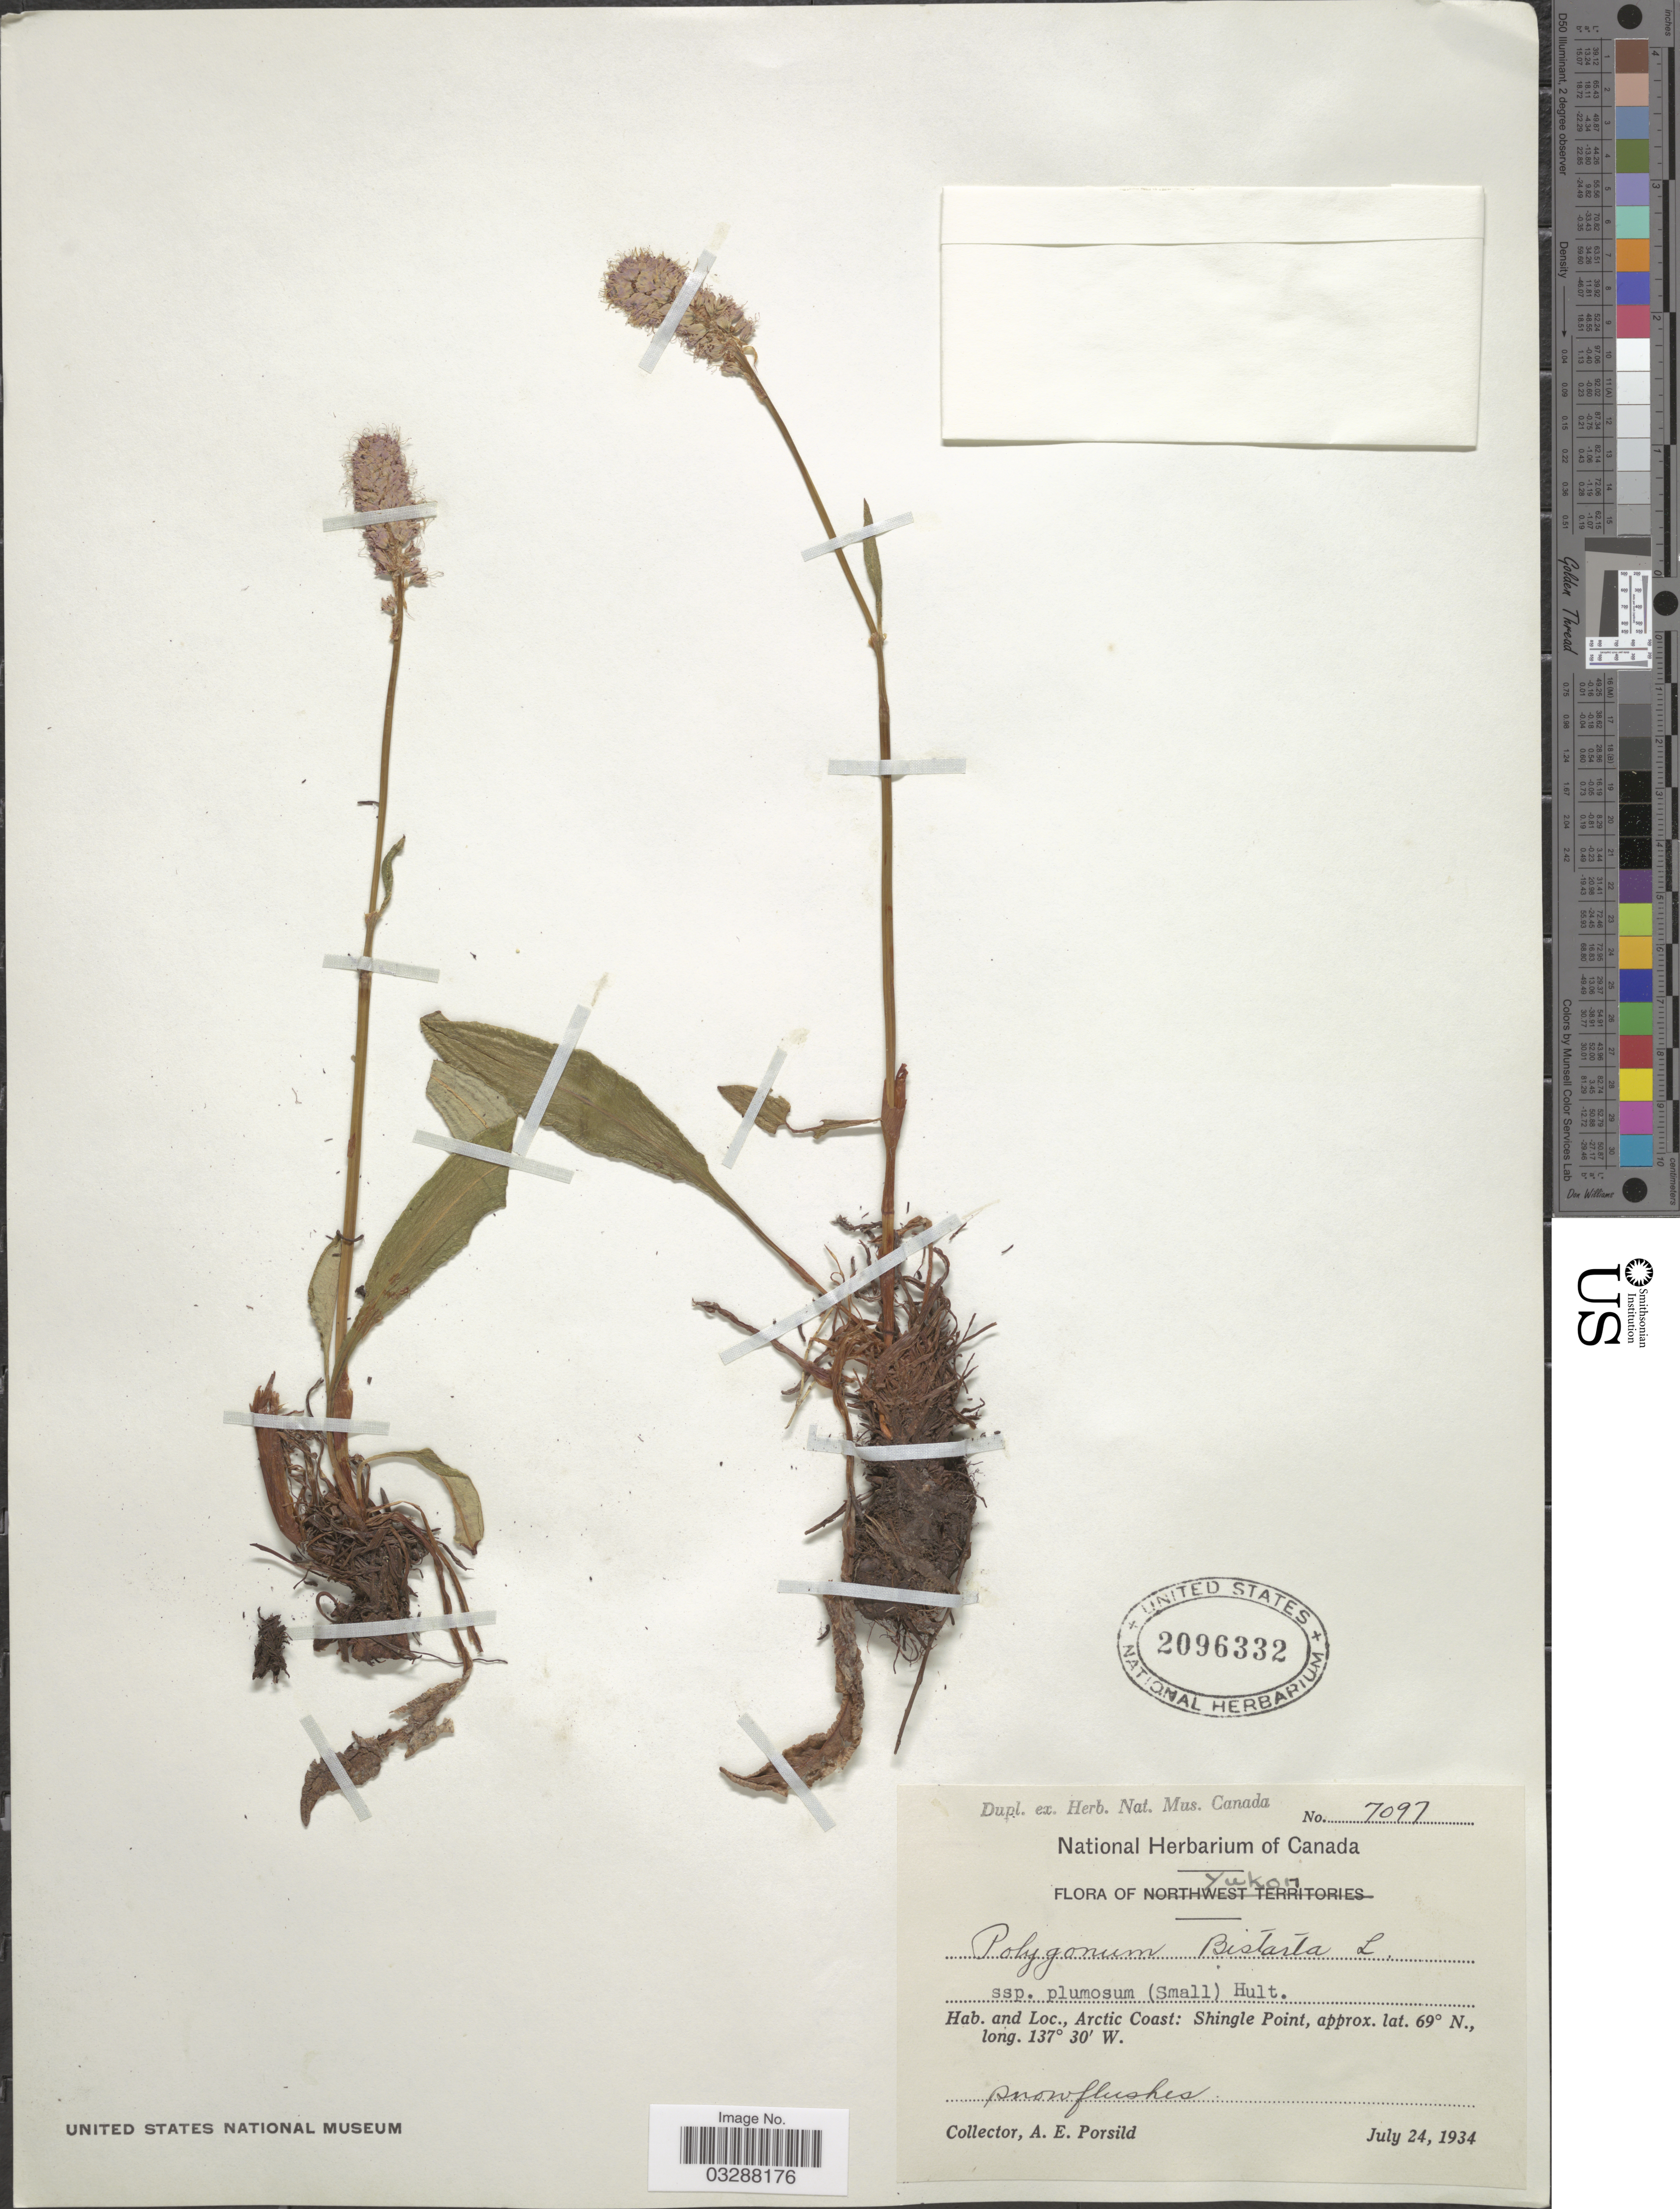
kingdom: Plantae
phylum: Tracheophyta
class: Magnoliopsida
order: Caryophyllales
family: Polygonaceae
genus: Bistorta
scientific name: Bistorta plumosa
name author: (Small) Greene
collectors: A. E. Porsild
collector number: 7097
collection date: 1934-07-24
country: Canada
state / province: Yukon Territory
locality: Yukon. Arctic Coast: Shingle Point.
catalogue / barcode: US 2096332